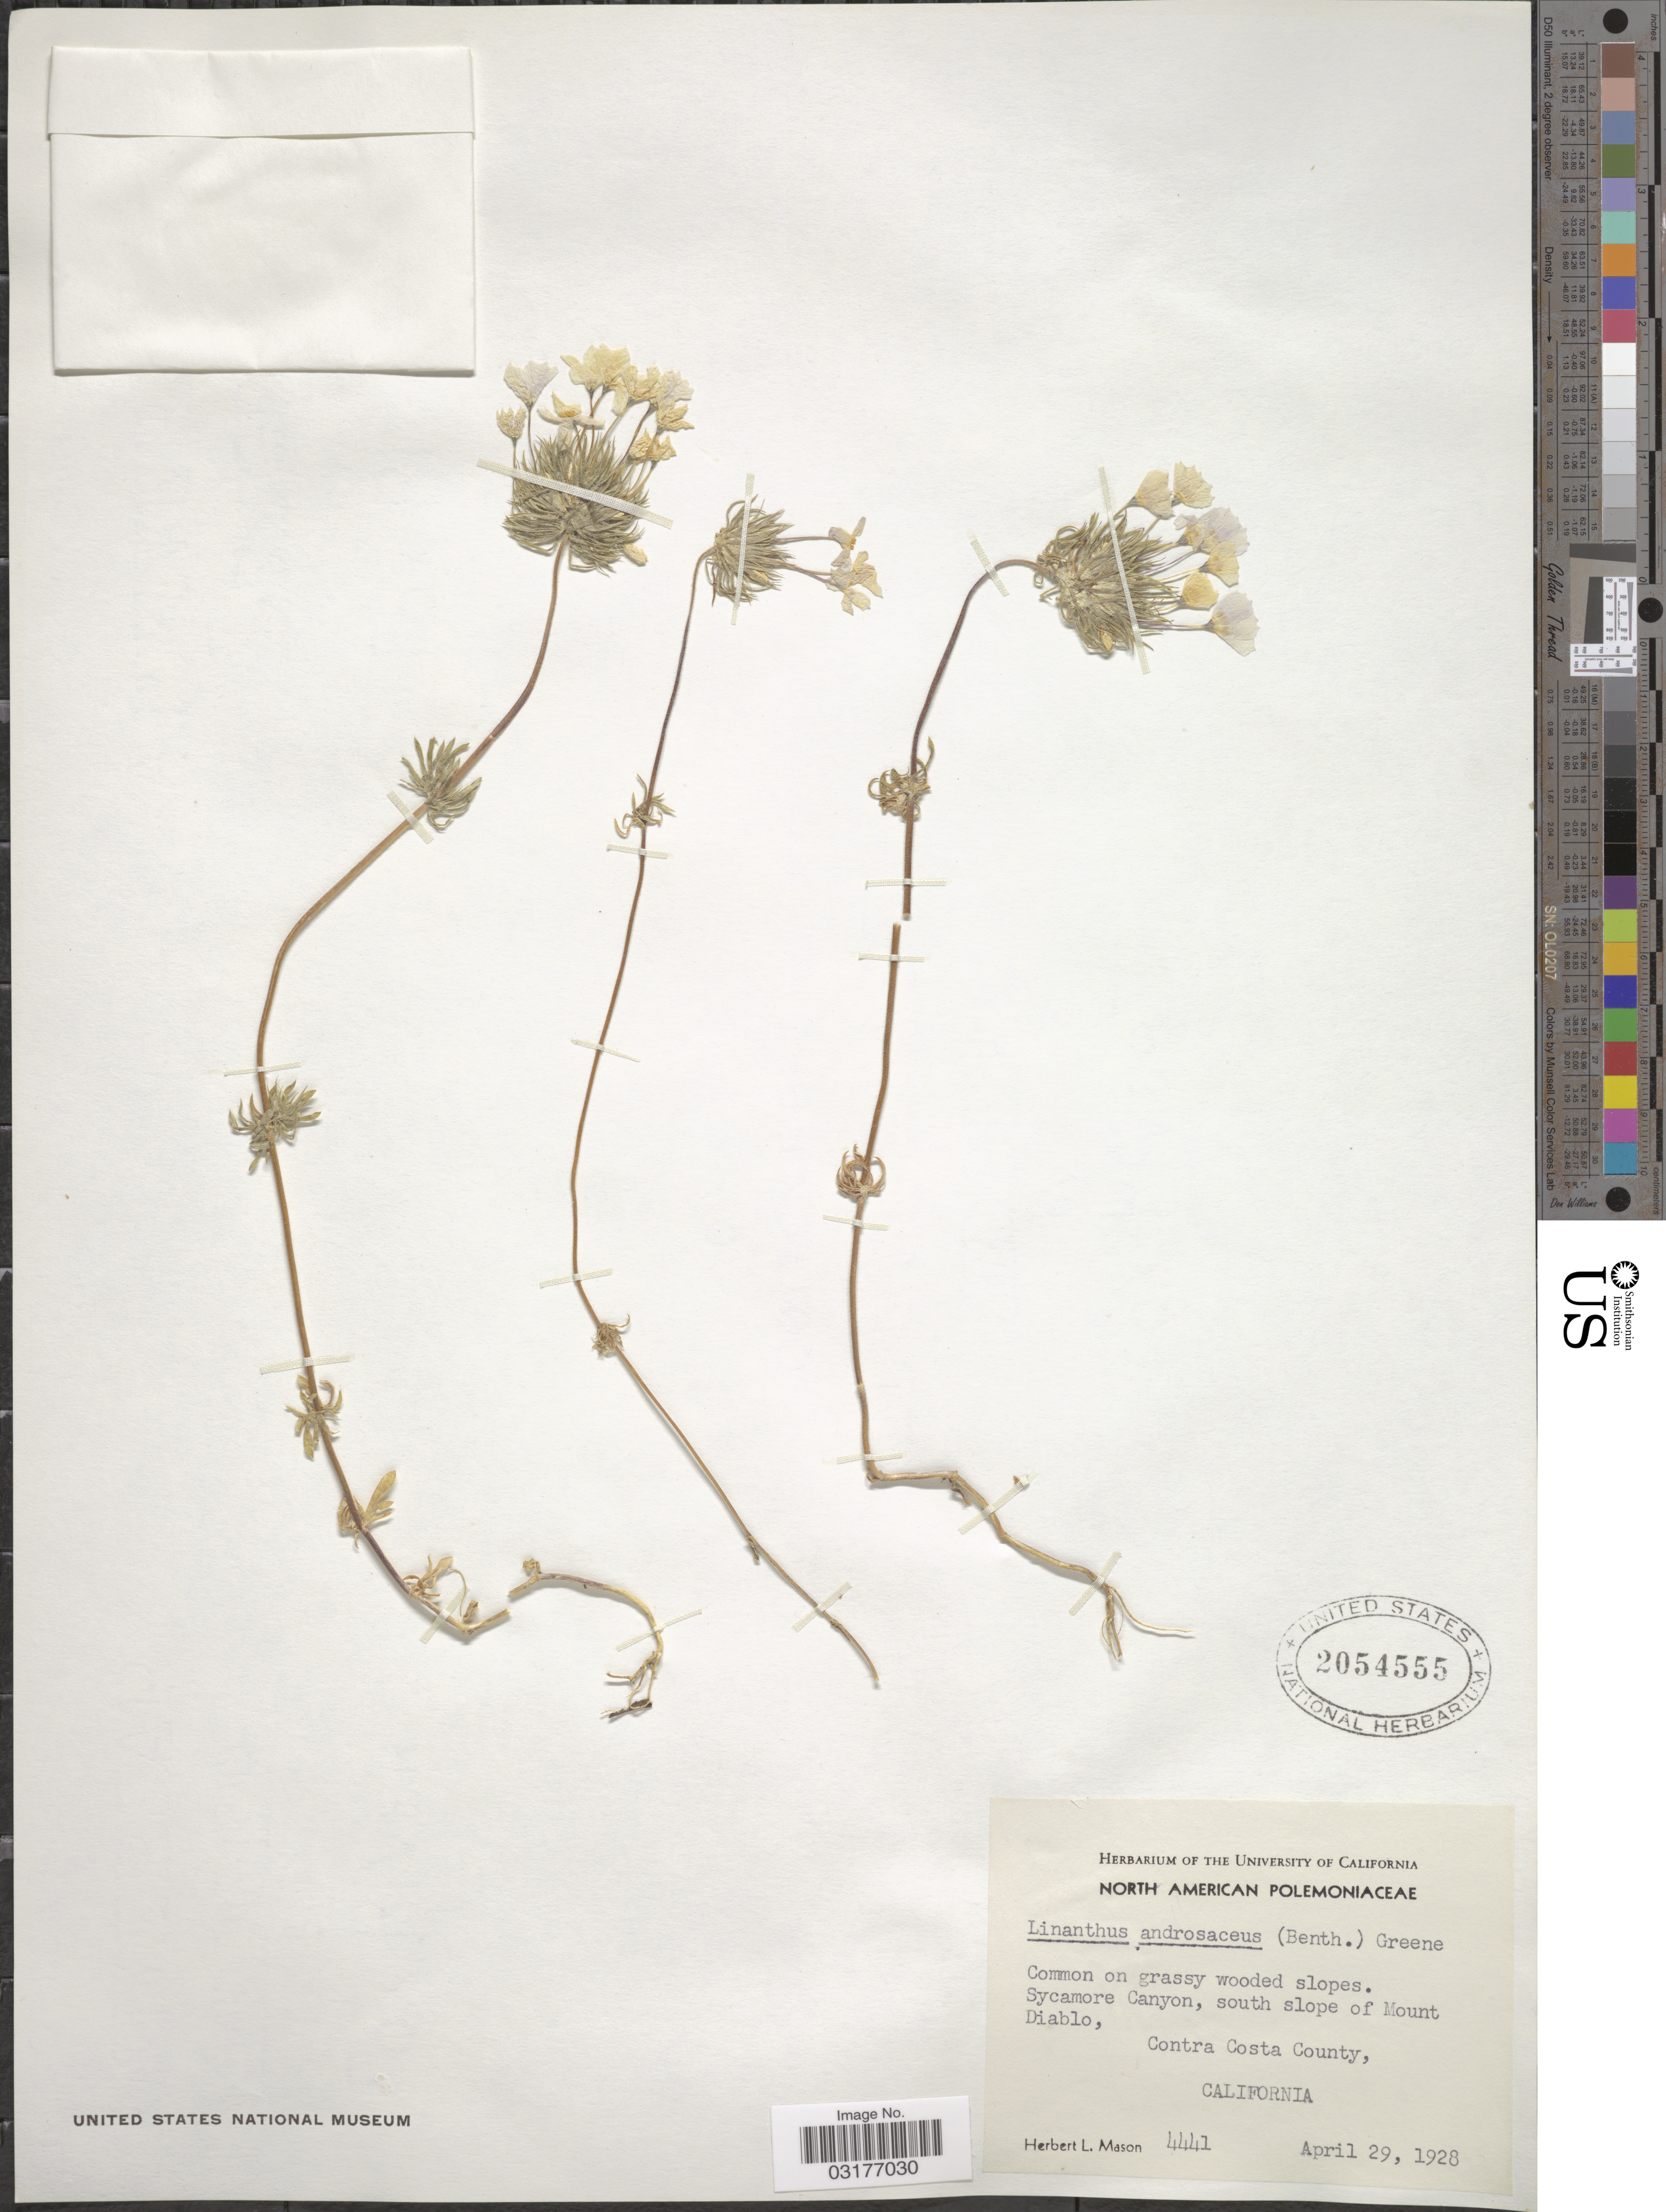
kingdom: Plantae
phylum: Tracheophyta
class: Magnoliopsida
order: Ericales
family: Polemoniaceae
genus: Leptosiphon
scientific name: Leptosiphon androsaceus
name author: Benth.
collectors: H. L. Mason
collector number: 4441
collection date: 1928-04-29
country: United States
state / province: California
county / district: Contra Costa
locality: Sycamore Canyon, south slope of Mount Diablo, Contra Costa County.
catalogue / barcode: US 2054555